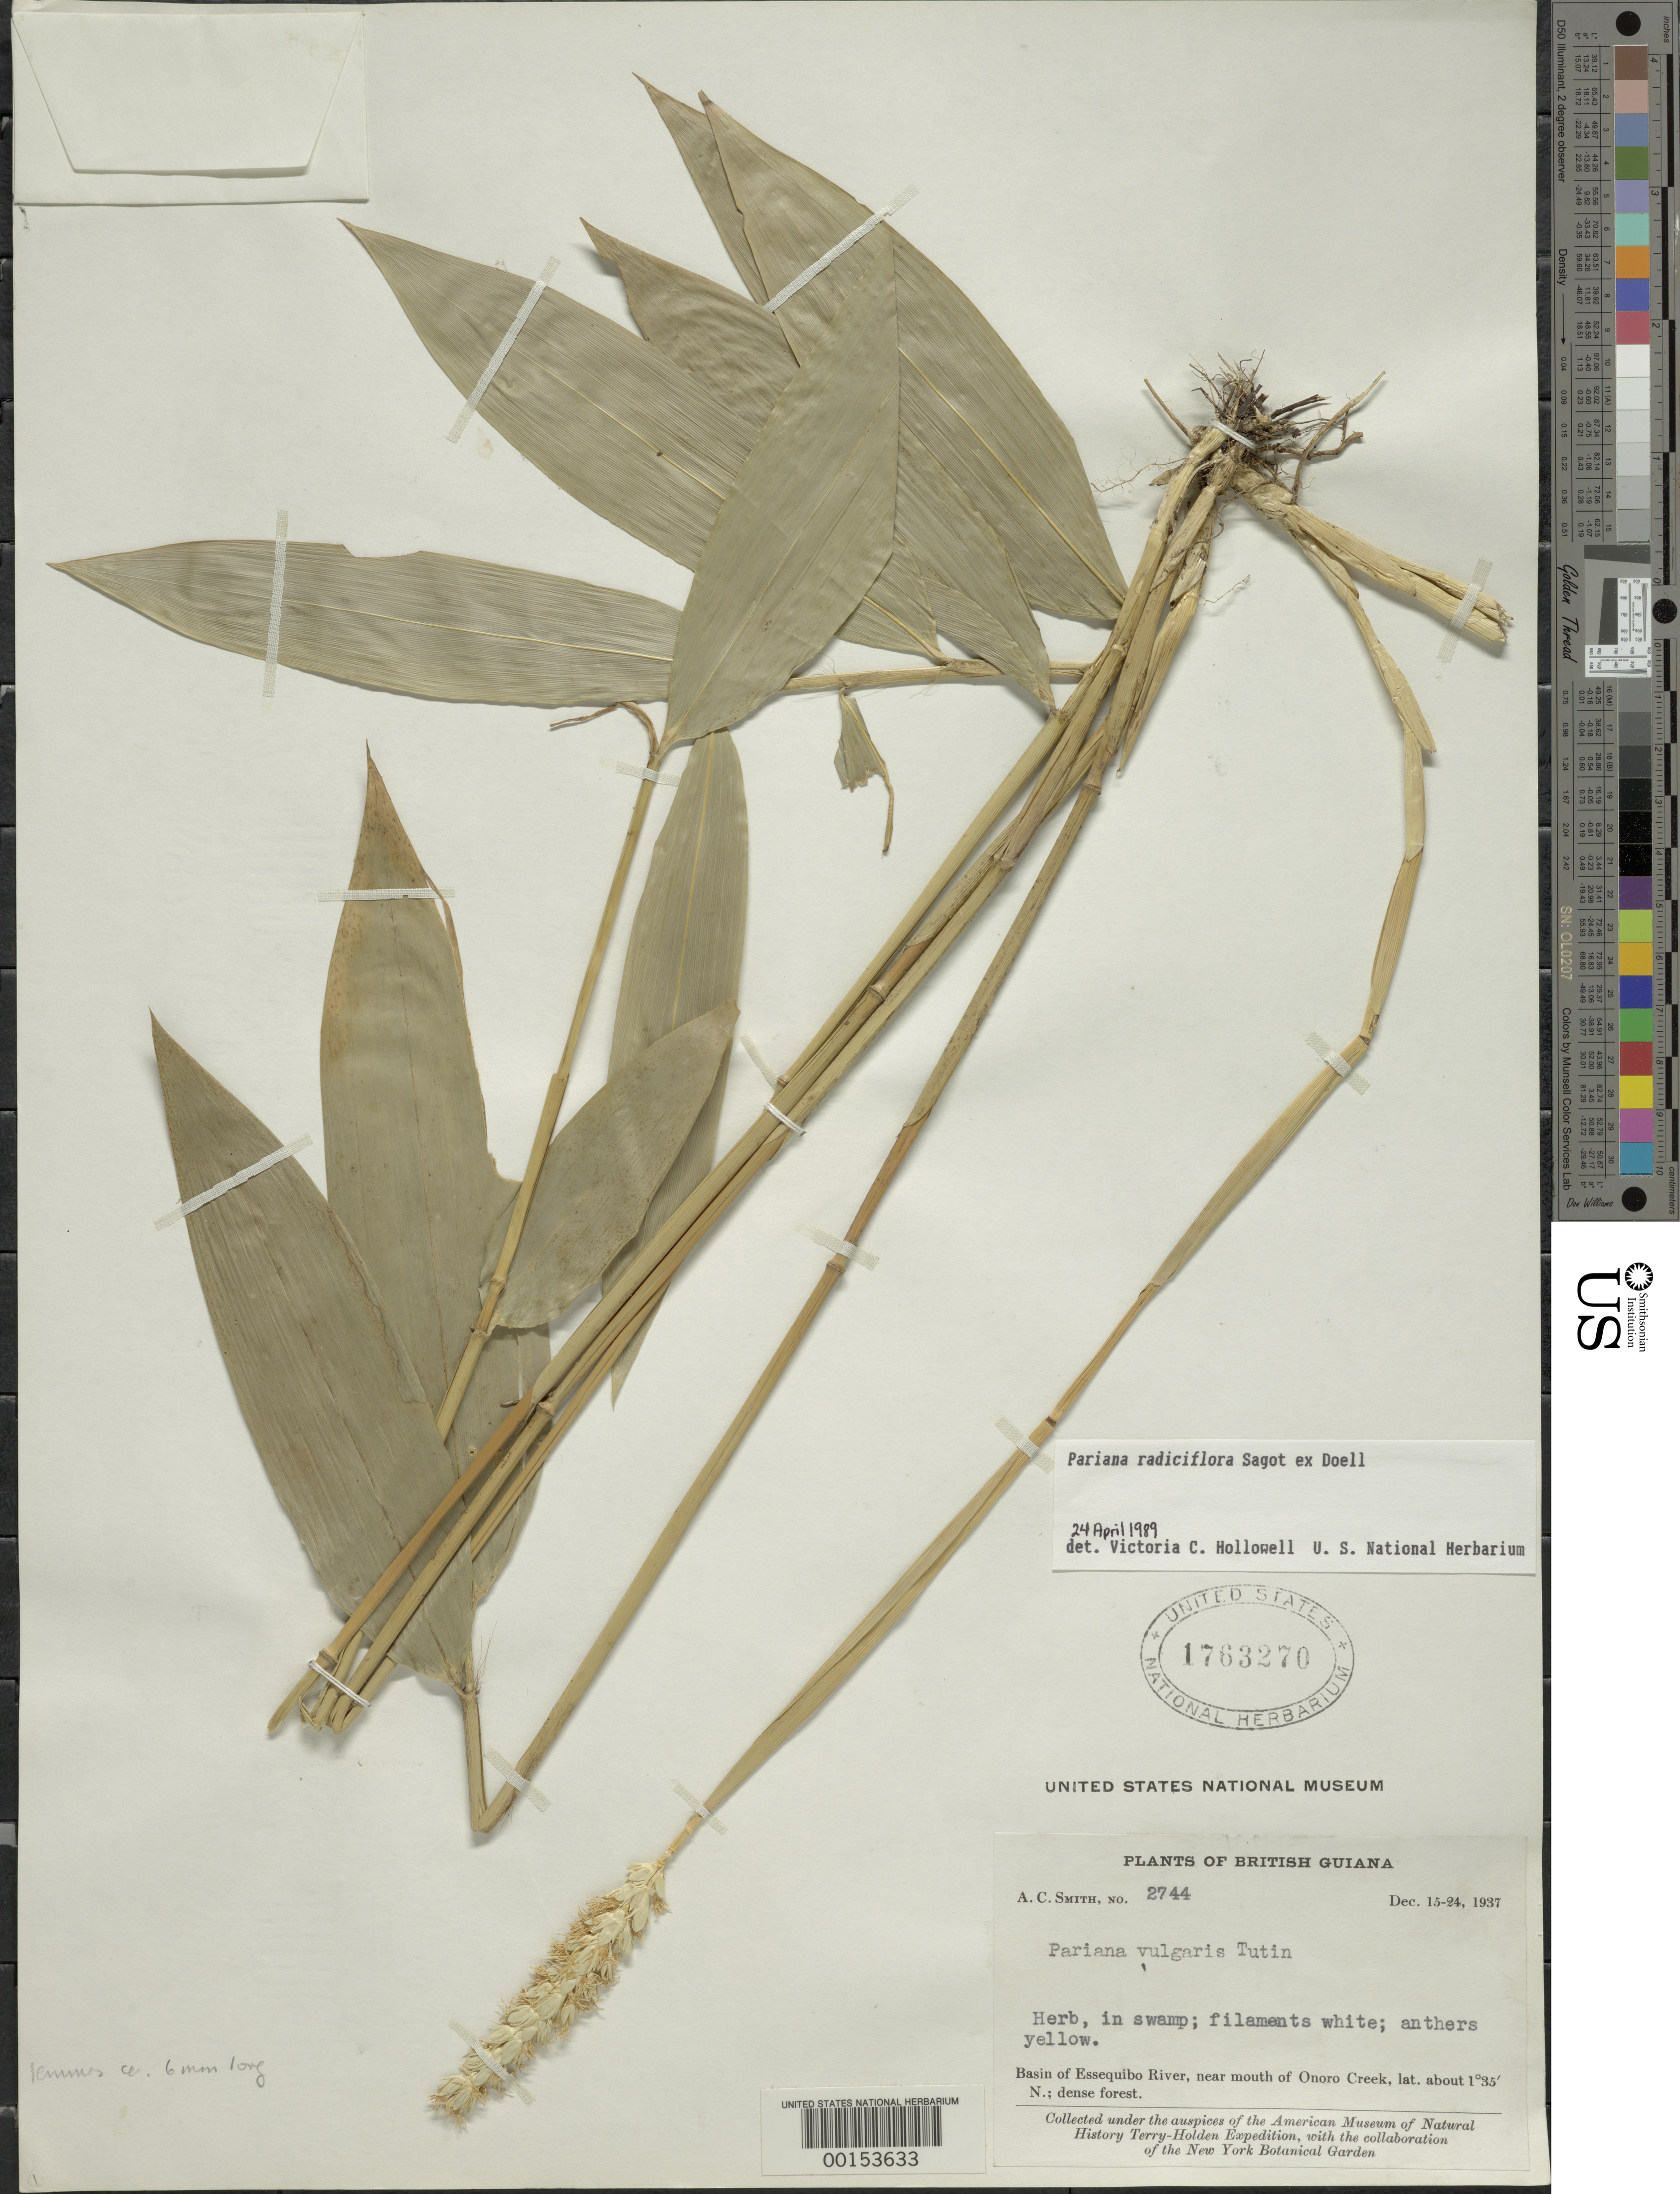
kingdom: Plantae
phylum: Tracheophyta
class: Liliopsida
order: Poales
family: Poaceae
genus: Pariana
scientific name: Pariana radiciflora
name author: Sagot ex Döll in Mart.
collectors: A. C. Smith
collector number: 2744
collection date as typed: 15 Dec 1937 to 24 Dec 1937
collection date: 1937-12-15/1937-12-24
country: Guyana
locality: Basin of essequibo river, near mouth of onoro creek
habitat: Dense forest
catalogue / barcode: US 1763270